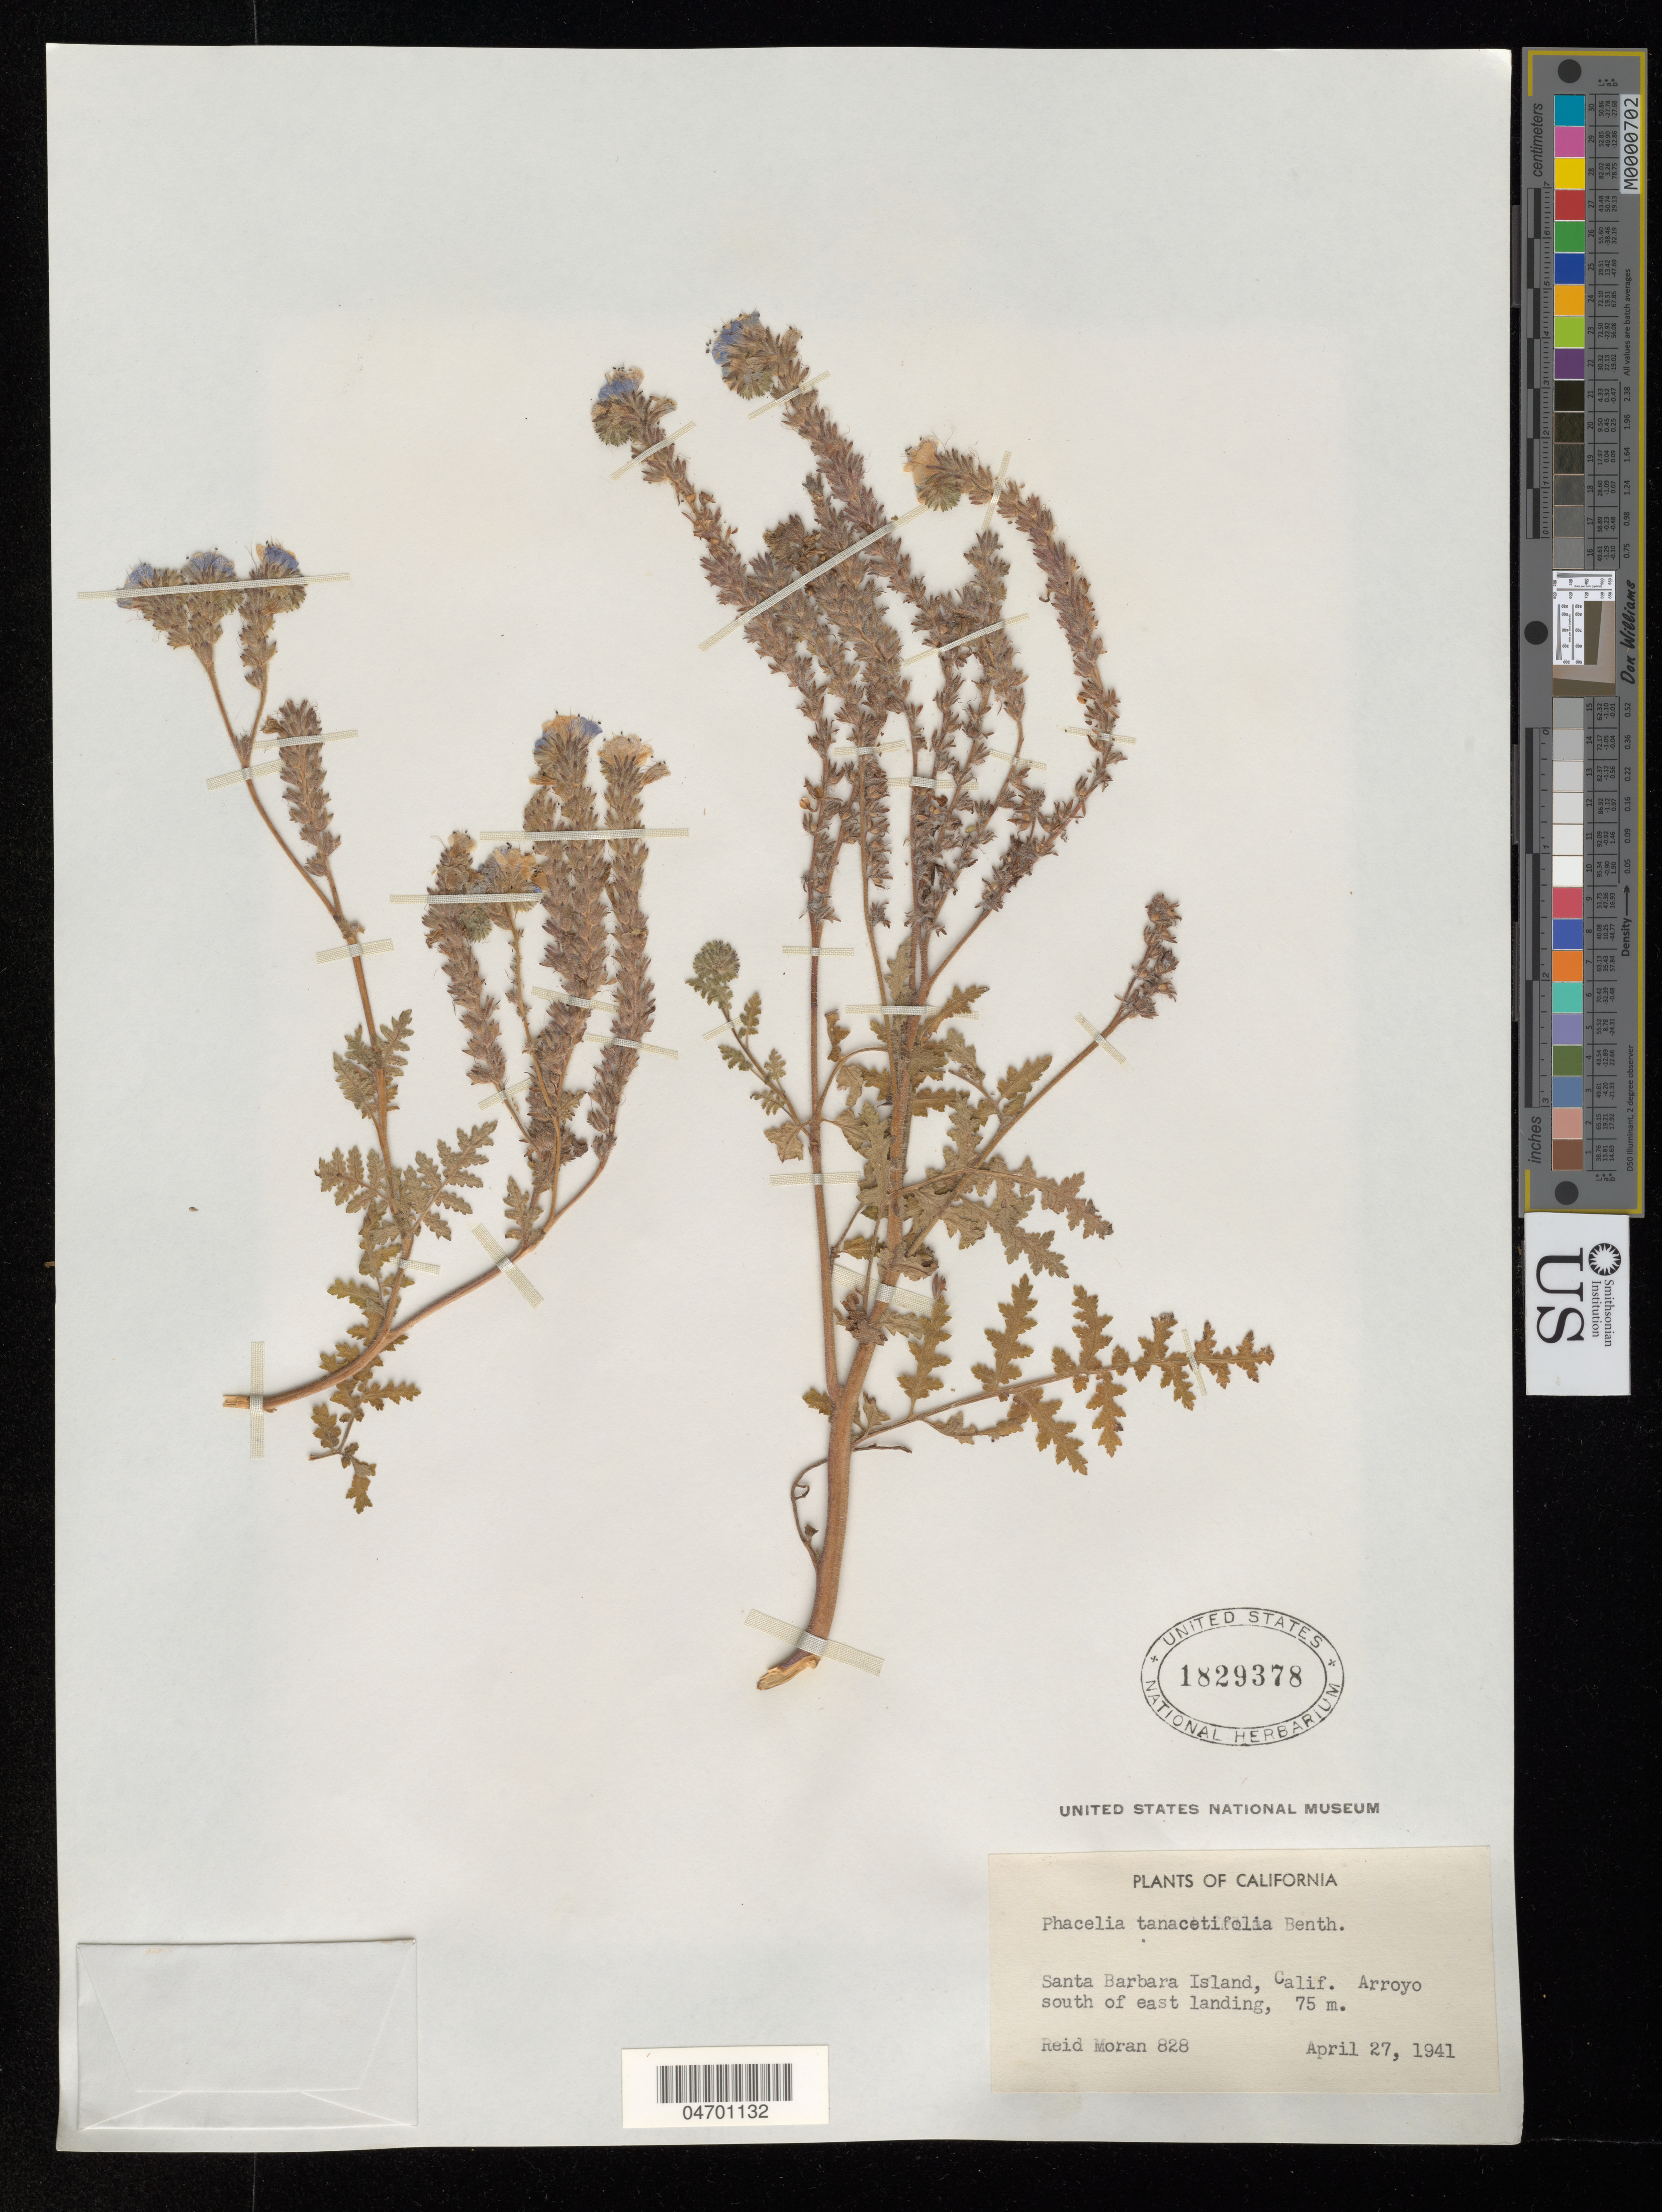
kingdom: Plantae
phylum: Tracheophyta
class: Magnoliopsida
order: Boraginales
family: Hydrophyllaceae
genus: Phacelia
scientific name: Phacelia tanacetifolia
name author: Benth.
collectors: R. V. Moran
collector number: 828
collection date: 1941-04-27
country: United States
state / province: California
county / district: Santa Barbara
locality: Santa Barbara Island, Arroyo south of east landing.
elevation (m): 75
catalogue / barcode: US 1829378